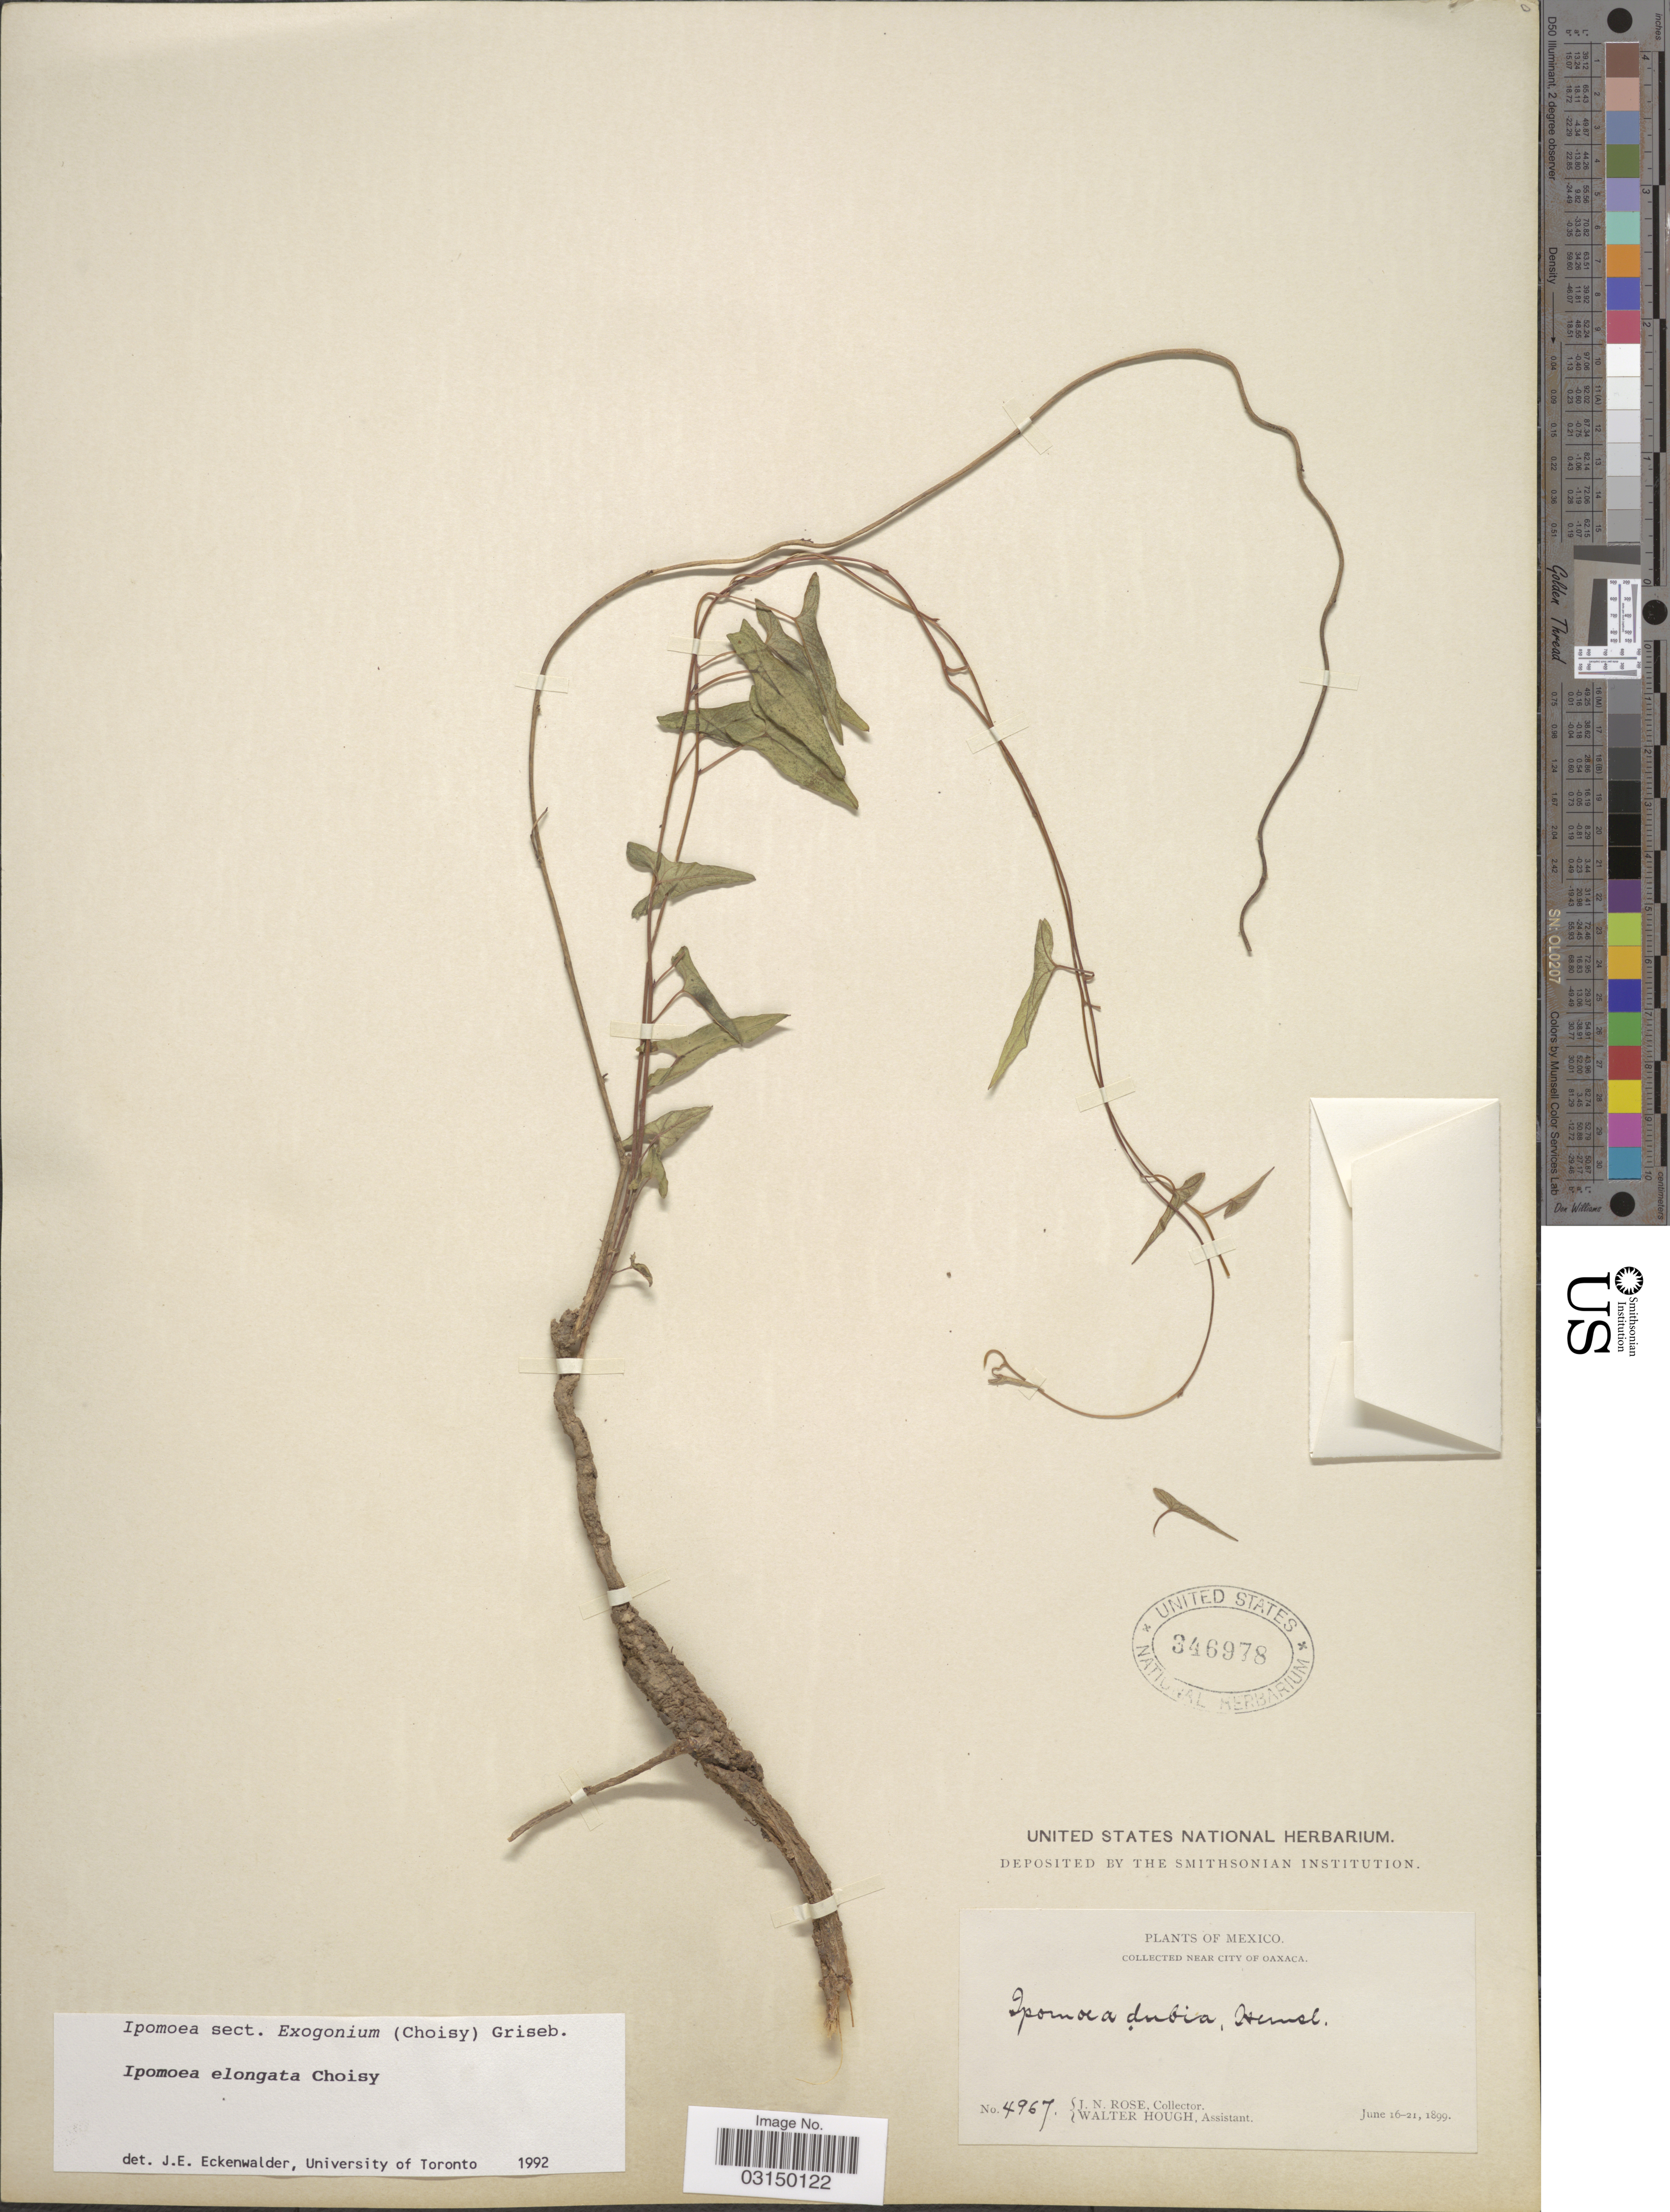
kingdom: Plantae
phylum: Tracheophyta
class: Magnoliopsida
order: Solanales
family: Convolvulaceae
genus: Ipomoea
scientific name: Ipomoea elongata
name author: Choisy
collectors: J. N. Rose & W. Hough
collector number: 4967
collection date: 1899-06-16/1899-06-21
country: Mexico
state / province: Oaxaca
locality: Near City of Oaxaca.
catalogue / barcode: US 346978